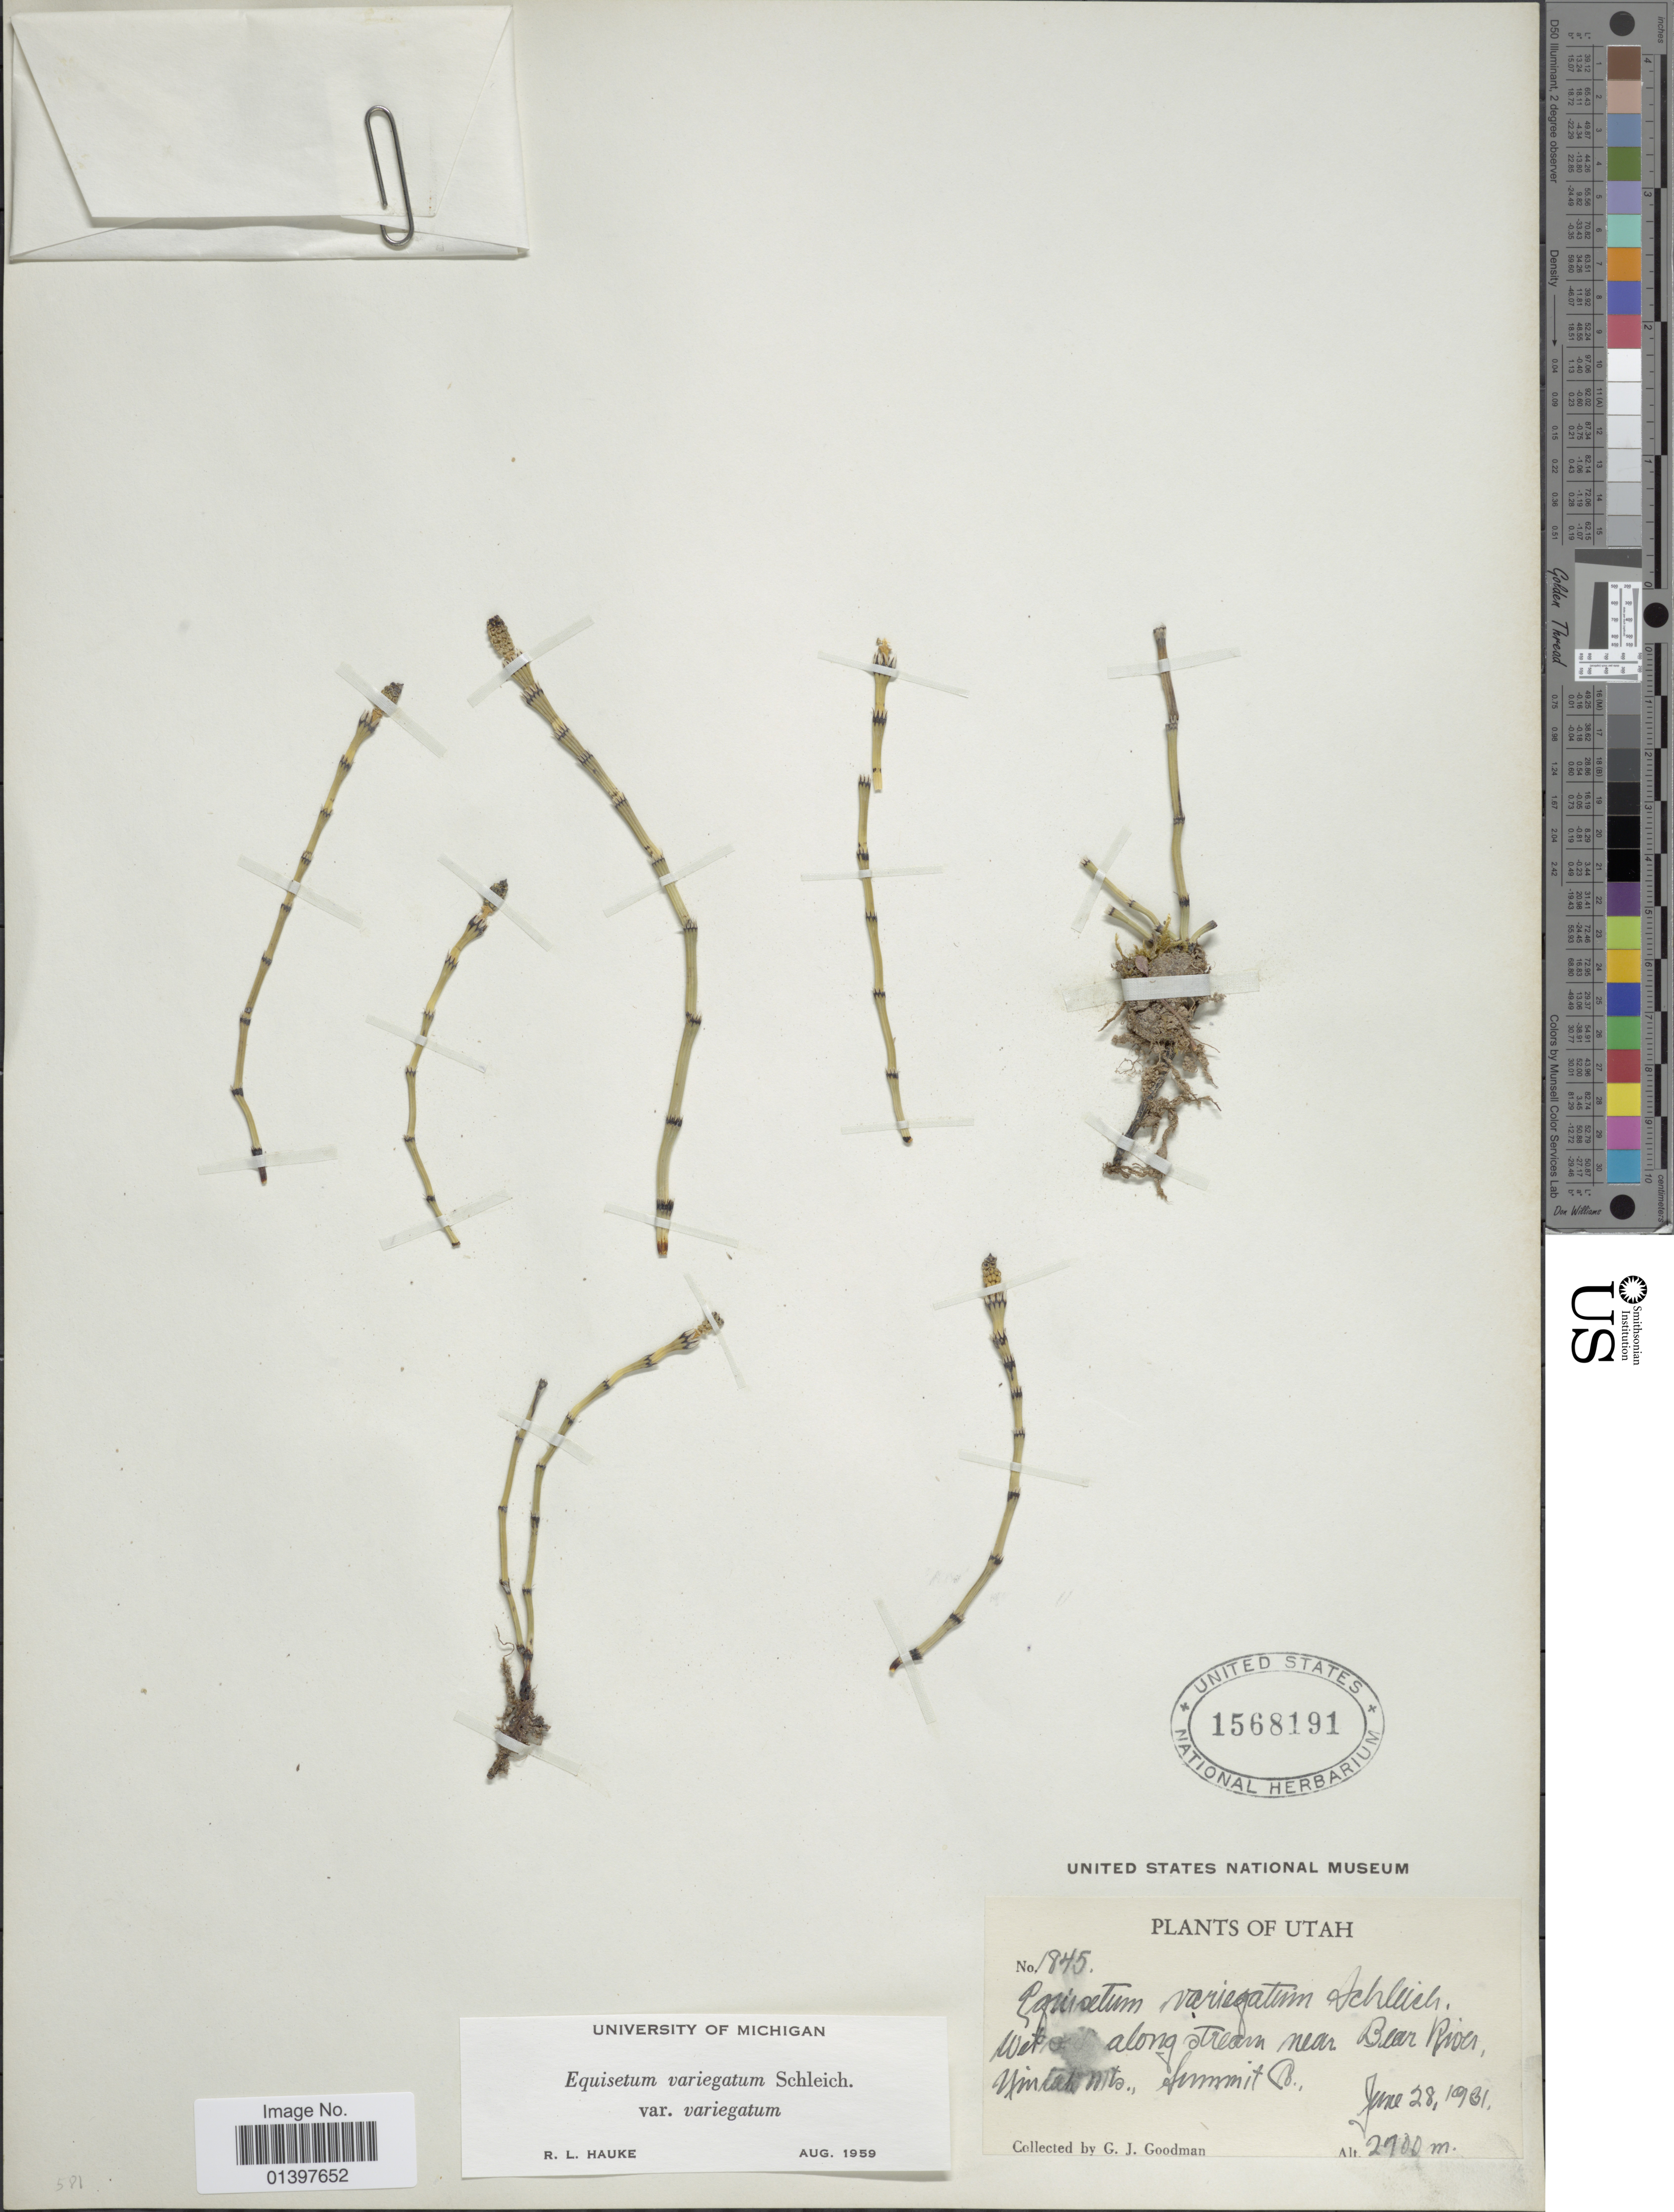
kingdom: Plantae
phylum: Tracheophyta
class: Polypodiopsida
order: Equisetales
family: Equisetaceae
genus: Equisetum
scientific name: Equisetum variegatum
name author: Schleich. ex F. Weber & D. Mohr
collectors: G. J. Goodman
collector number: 1845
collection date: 1931-06-28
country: United States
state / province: Utah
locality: Along stream near Bear River, Uintah mts., Summit. co.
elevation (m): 2700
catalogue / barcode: US 1568191